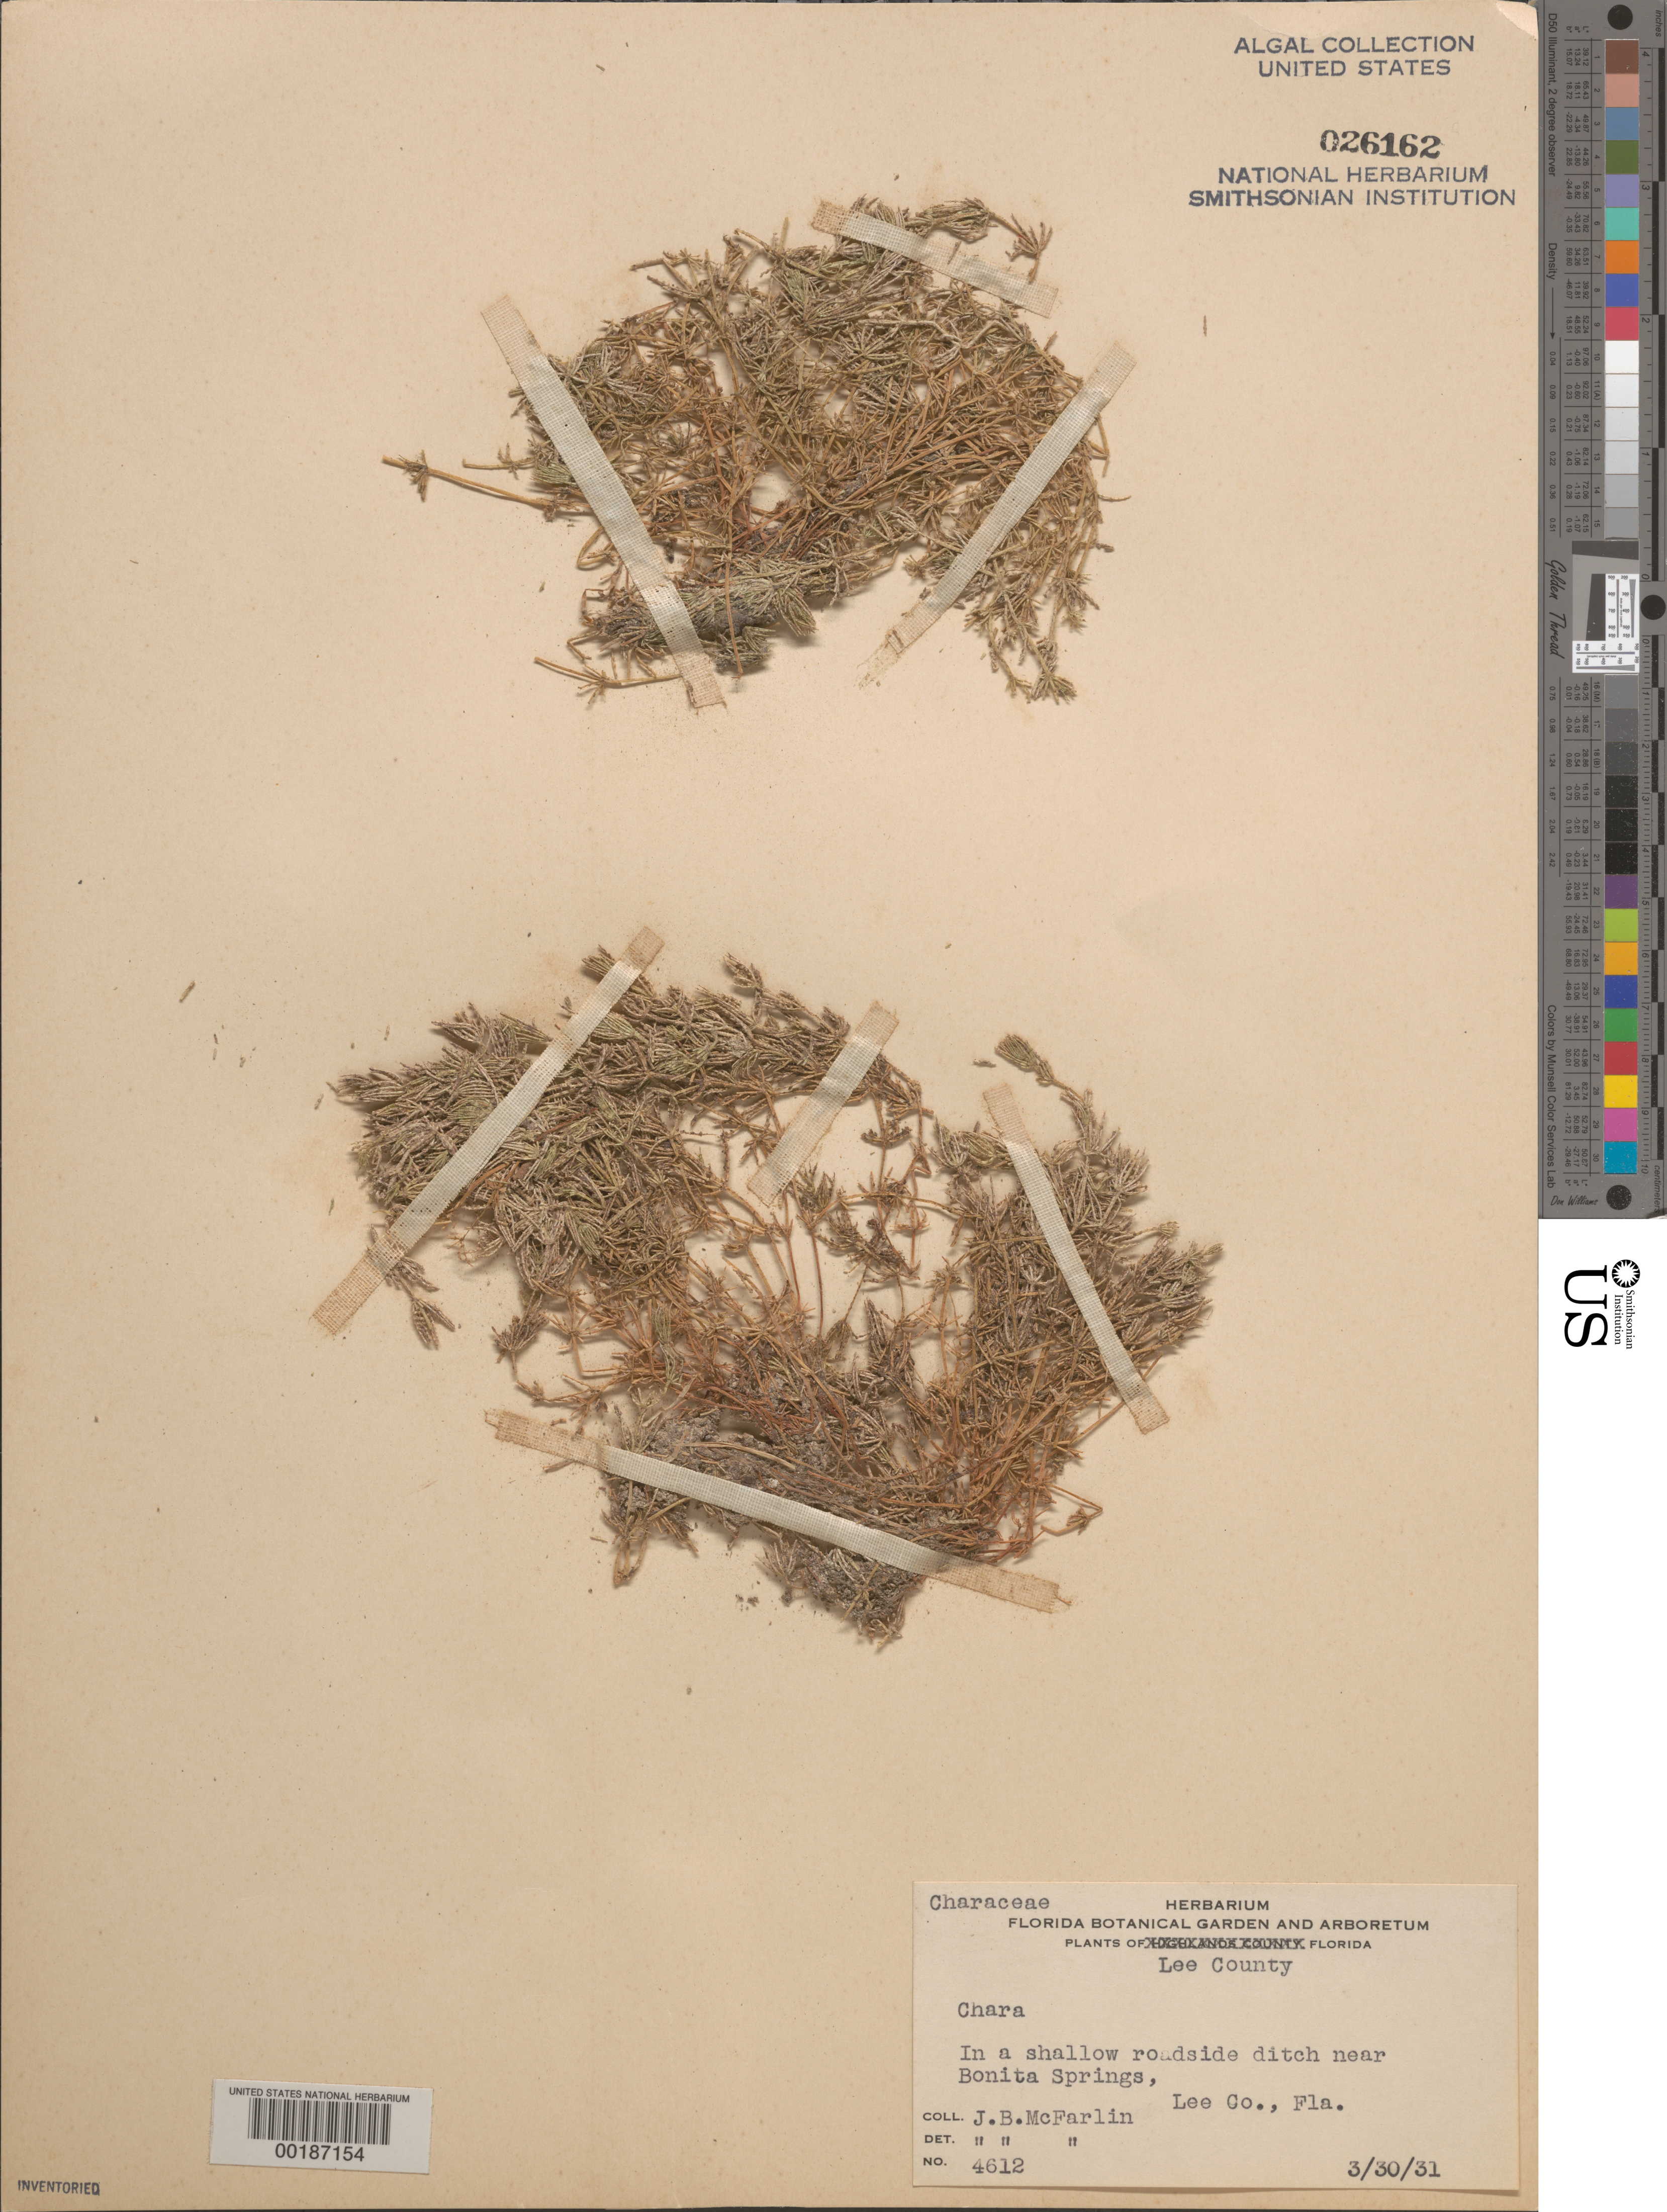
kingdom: Plantae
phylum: Charophyta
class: Charophyceae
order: Charales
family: Characeae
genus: Chara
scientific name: Chara sp.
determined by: McFarlin, J. B.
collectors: J. McFarlin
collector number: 4612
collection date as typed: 30 Mar 1931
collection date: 1931-03-30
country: United States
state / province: Florida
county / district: Lee County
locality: Near Bonita Springs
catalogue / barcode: US 26162